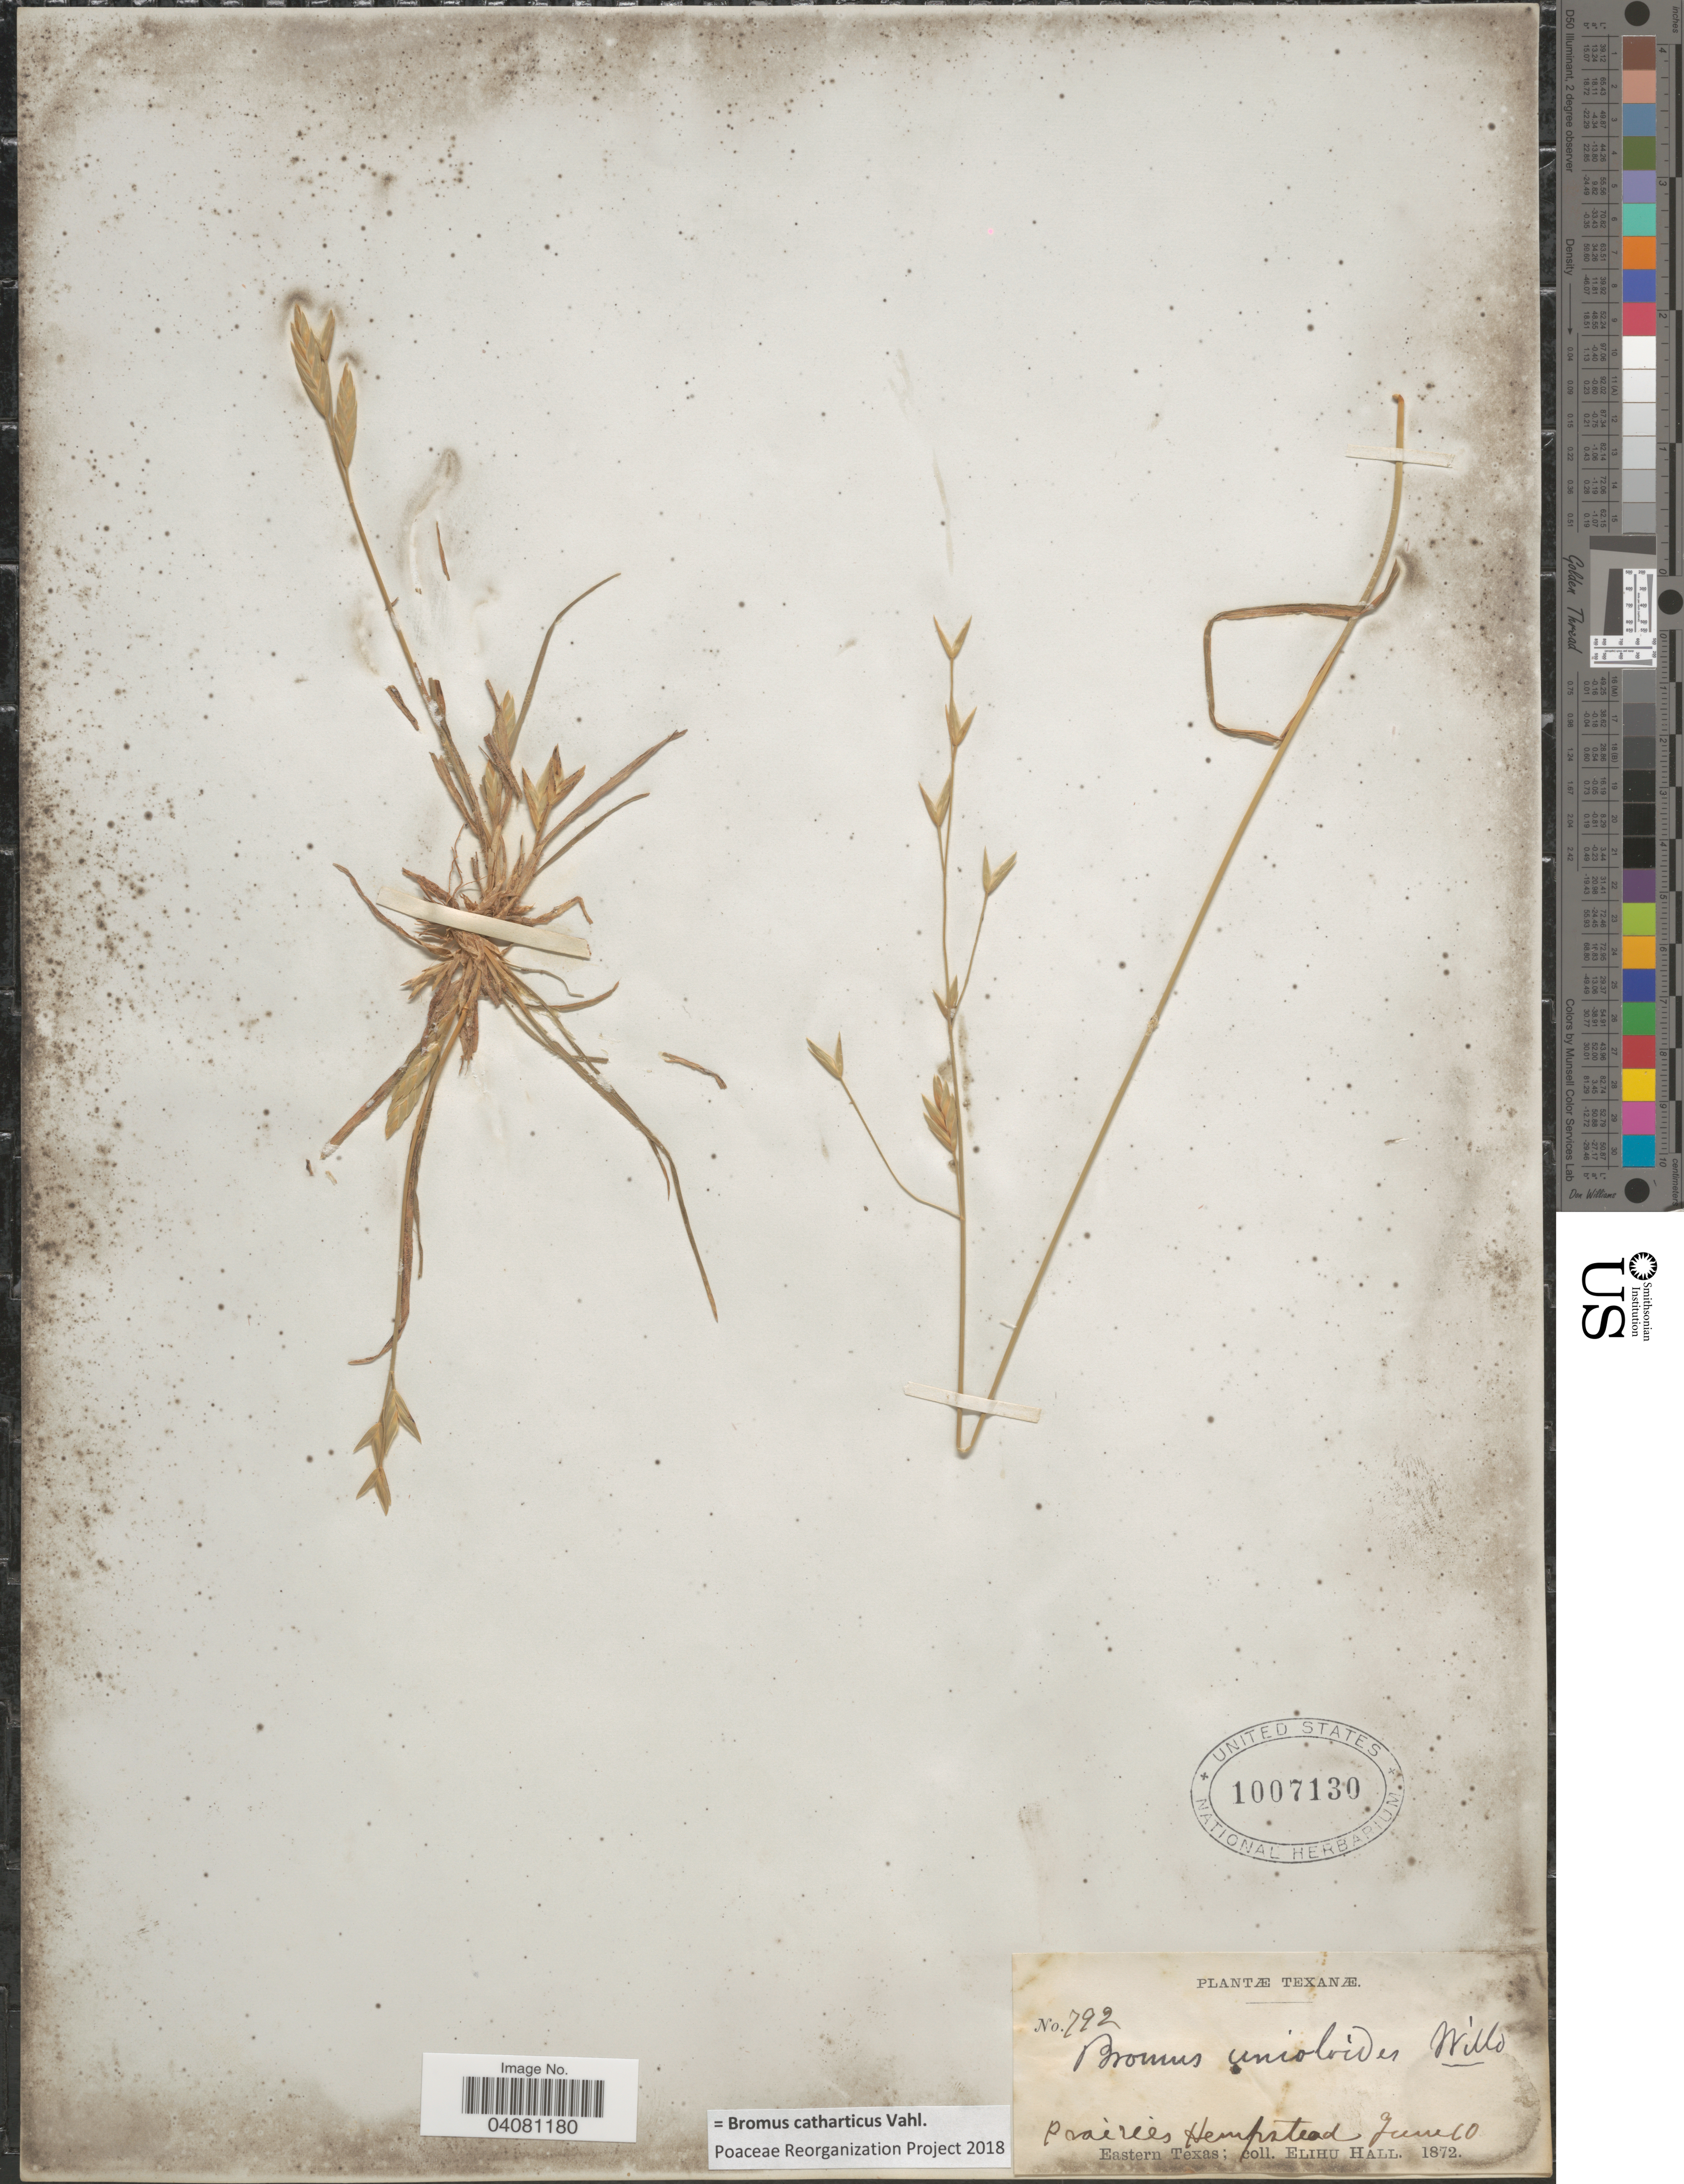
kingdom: Plantae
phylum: Tracheophyta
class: Liliopsida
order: Poales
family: Poaceae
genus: Bromus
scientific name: Bromus catharticus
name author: Vahl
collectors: E. Hall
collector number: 792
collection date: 1872-06-10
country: United States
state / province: Texas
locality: Texanæ. Prairies Hempstead. Eastern Texas.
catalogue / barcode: US 1007130